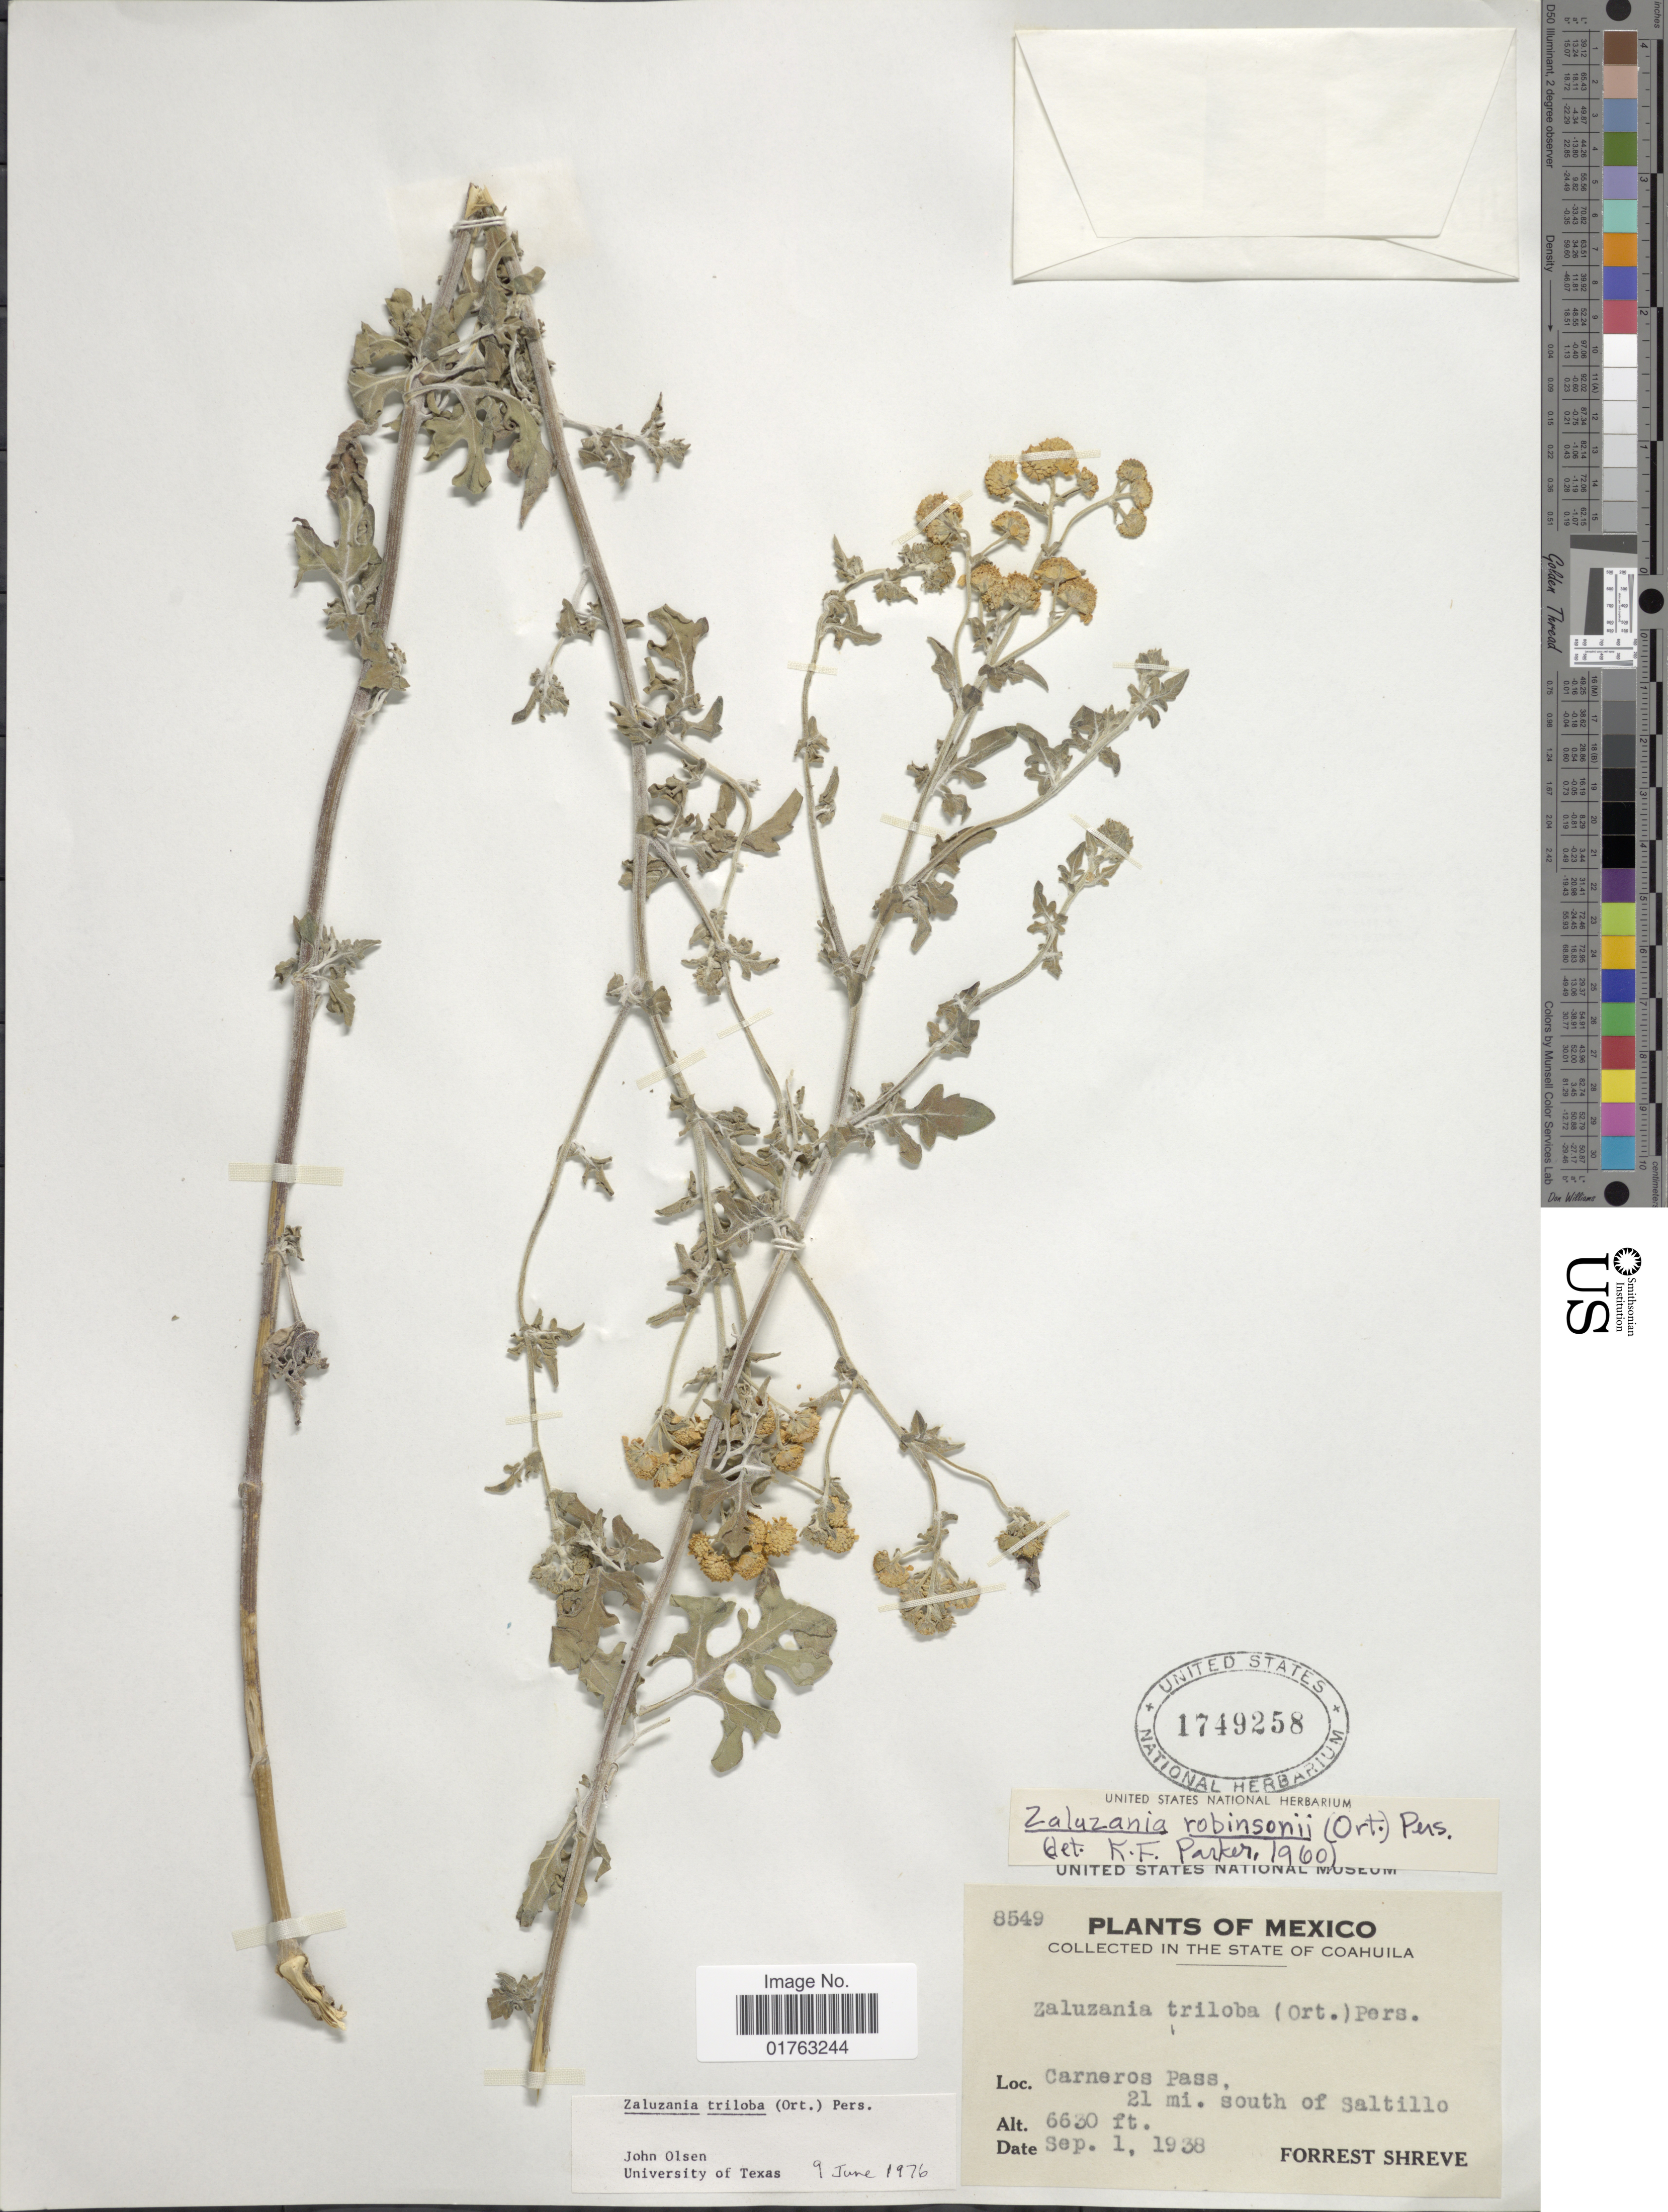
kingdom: Plantae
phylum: Tracheophyta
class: Magnoliopsida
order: Asterales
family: Asteraceae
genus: Zaluzania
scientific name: Zaluzania triloba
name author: (Ortega) Pers.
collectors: F. Shreve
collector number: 8549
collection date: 1938-09-01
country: Mexico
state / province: Coahuila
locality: Carneros Pass. 21 mi. south of Saltillo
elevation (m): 2021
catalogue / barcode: US 1749258